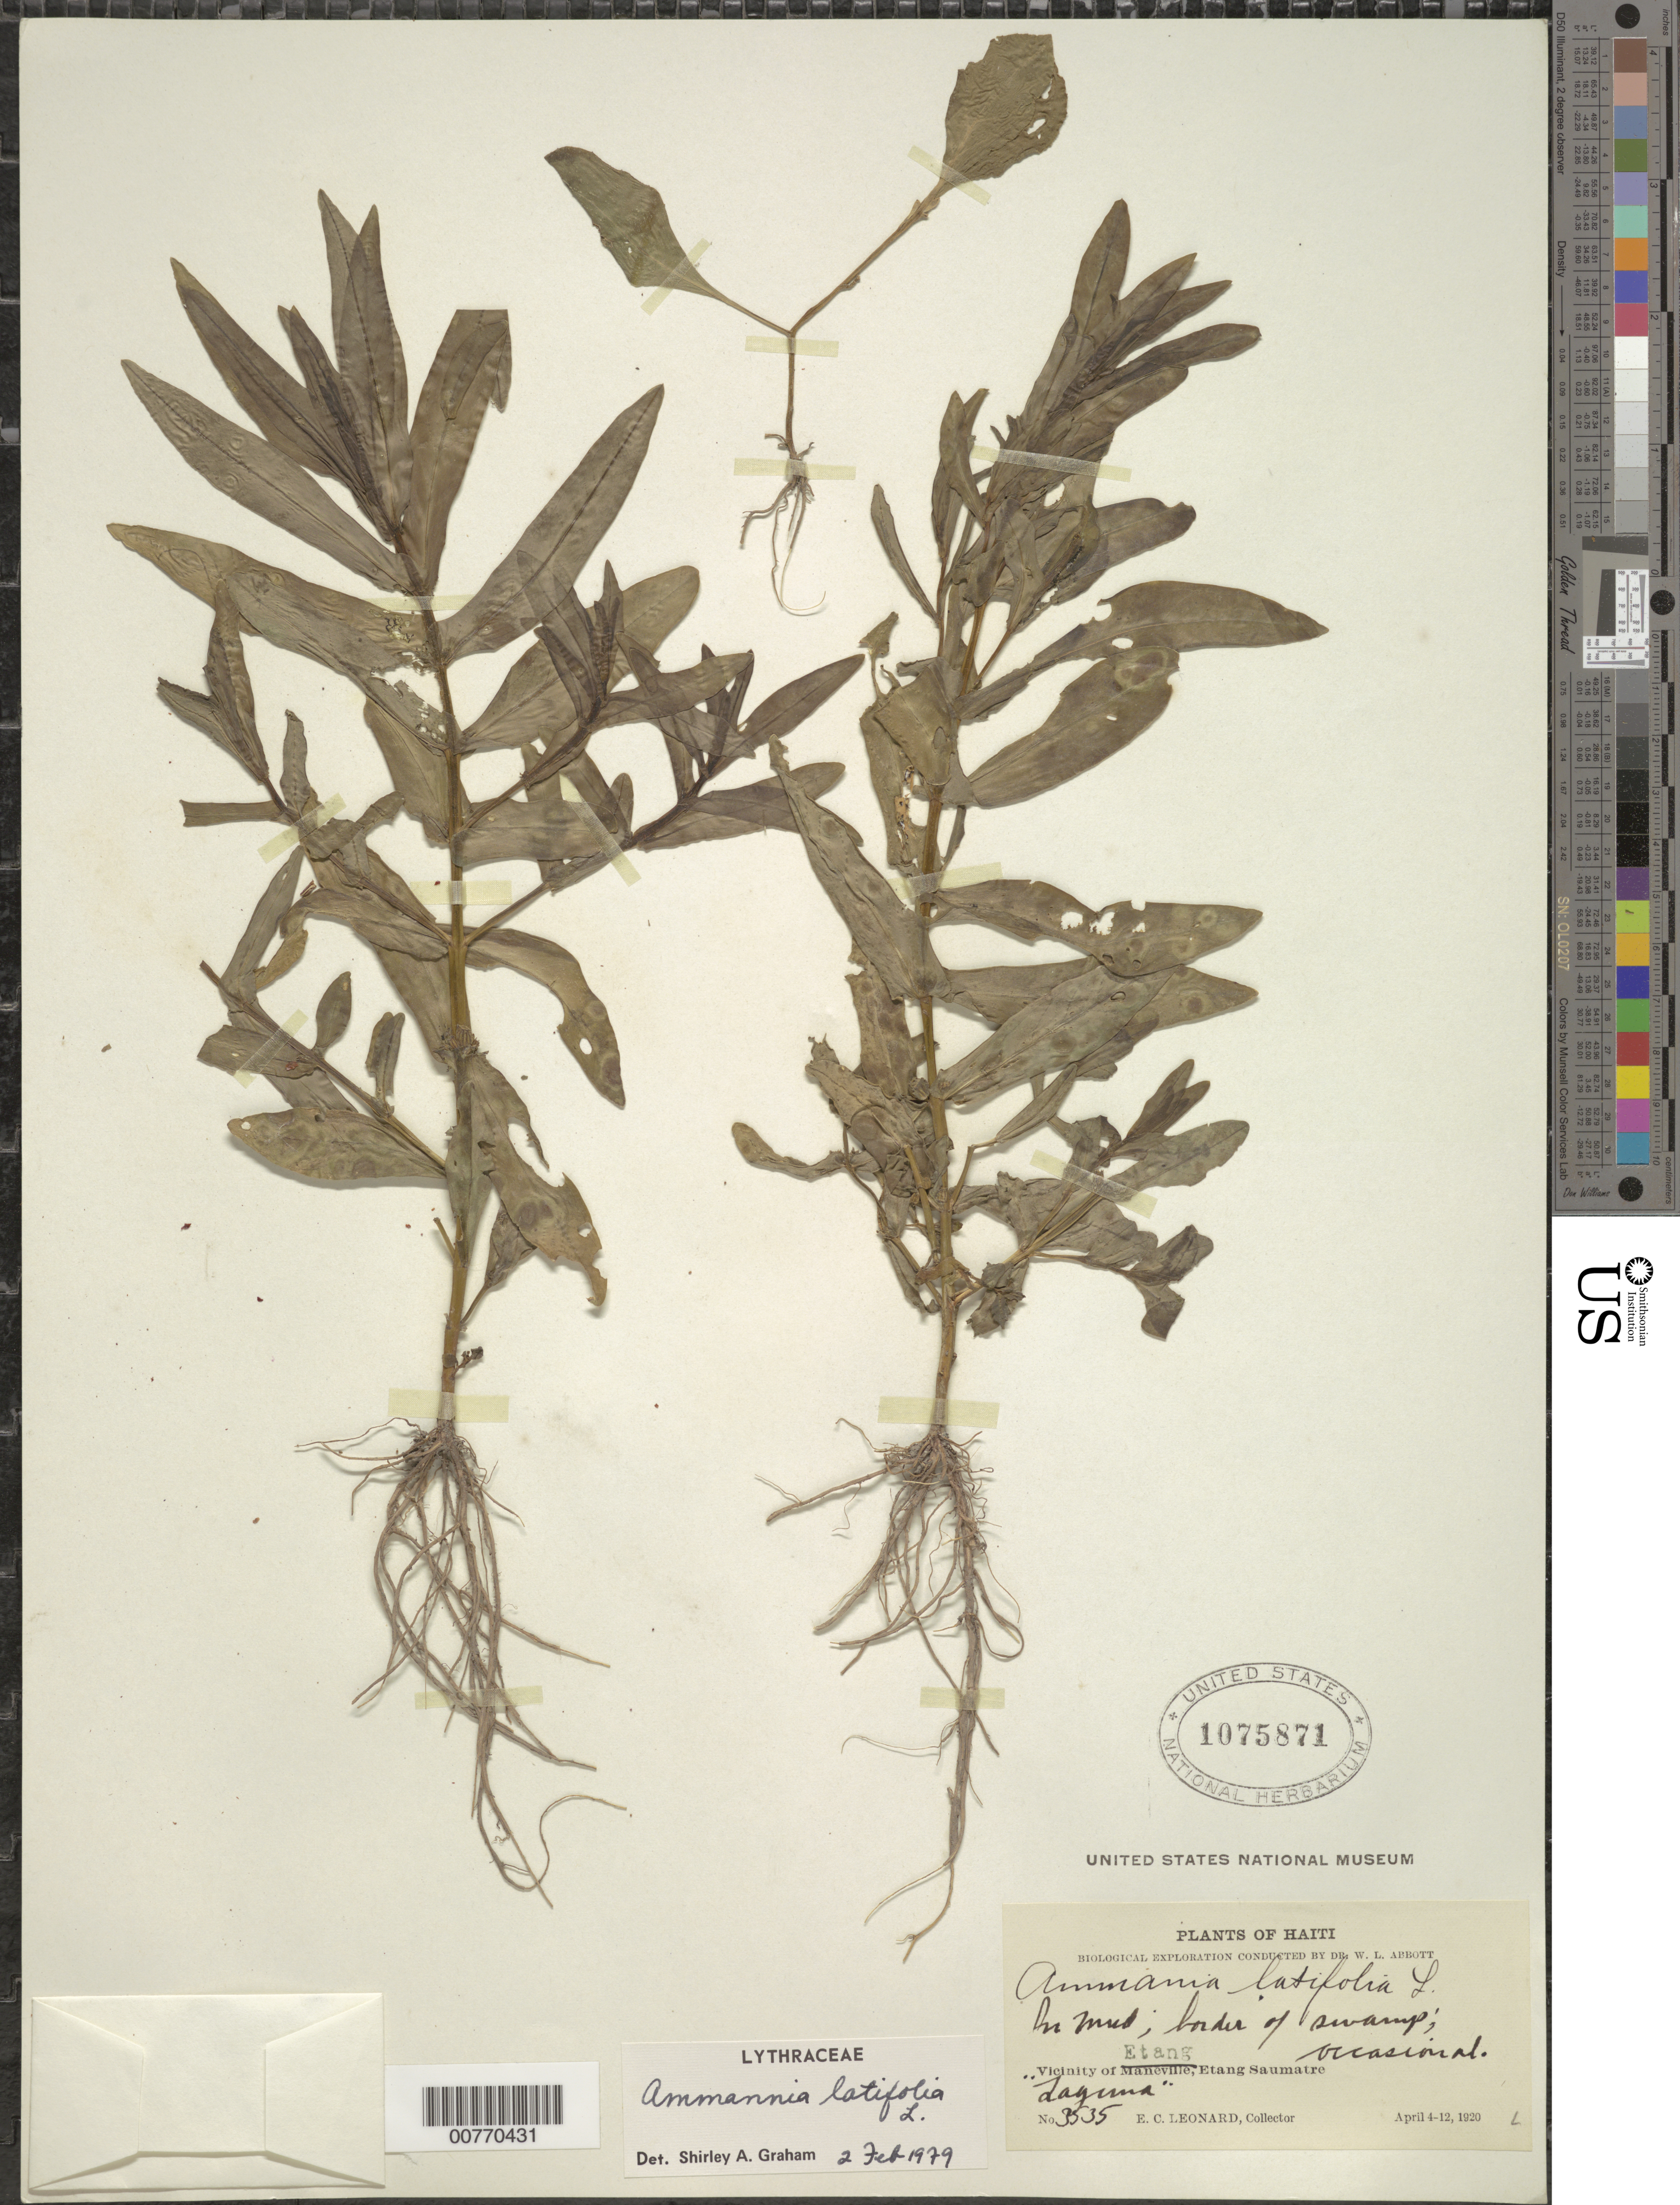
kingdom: Plantae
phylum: Tracheophyta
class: Magnoliopsida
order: Myrtales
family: Lythraceae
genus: Ammannia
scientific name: Ammannia latifolia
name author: L.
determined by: Graham, Shirley Ann Tousch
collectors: E. C. Leonard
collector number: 3535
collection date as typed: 04 Apr 1920 to 12 Apr 1920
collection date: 1920-04-04/1920-04-12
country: Haiti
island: Hispaniola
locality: Vicinity of Etang, Etang Saumatre, "Laguna".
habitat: In mud, border of swamp.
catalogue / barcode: US 1075871